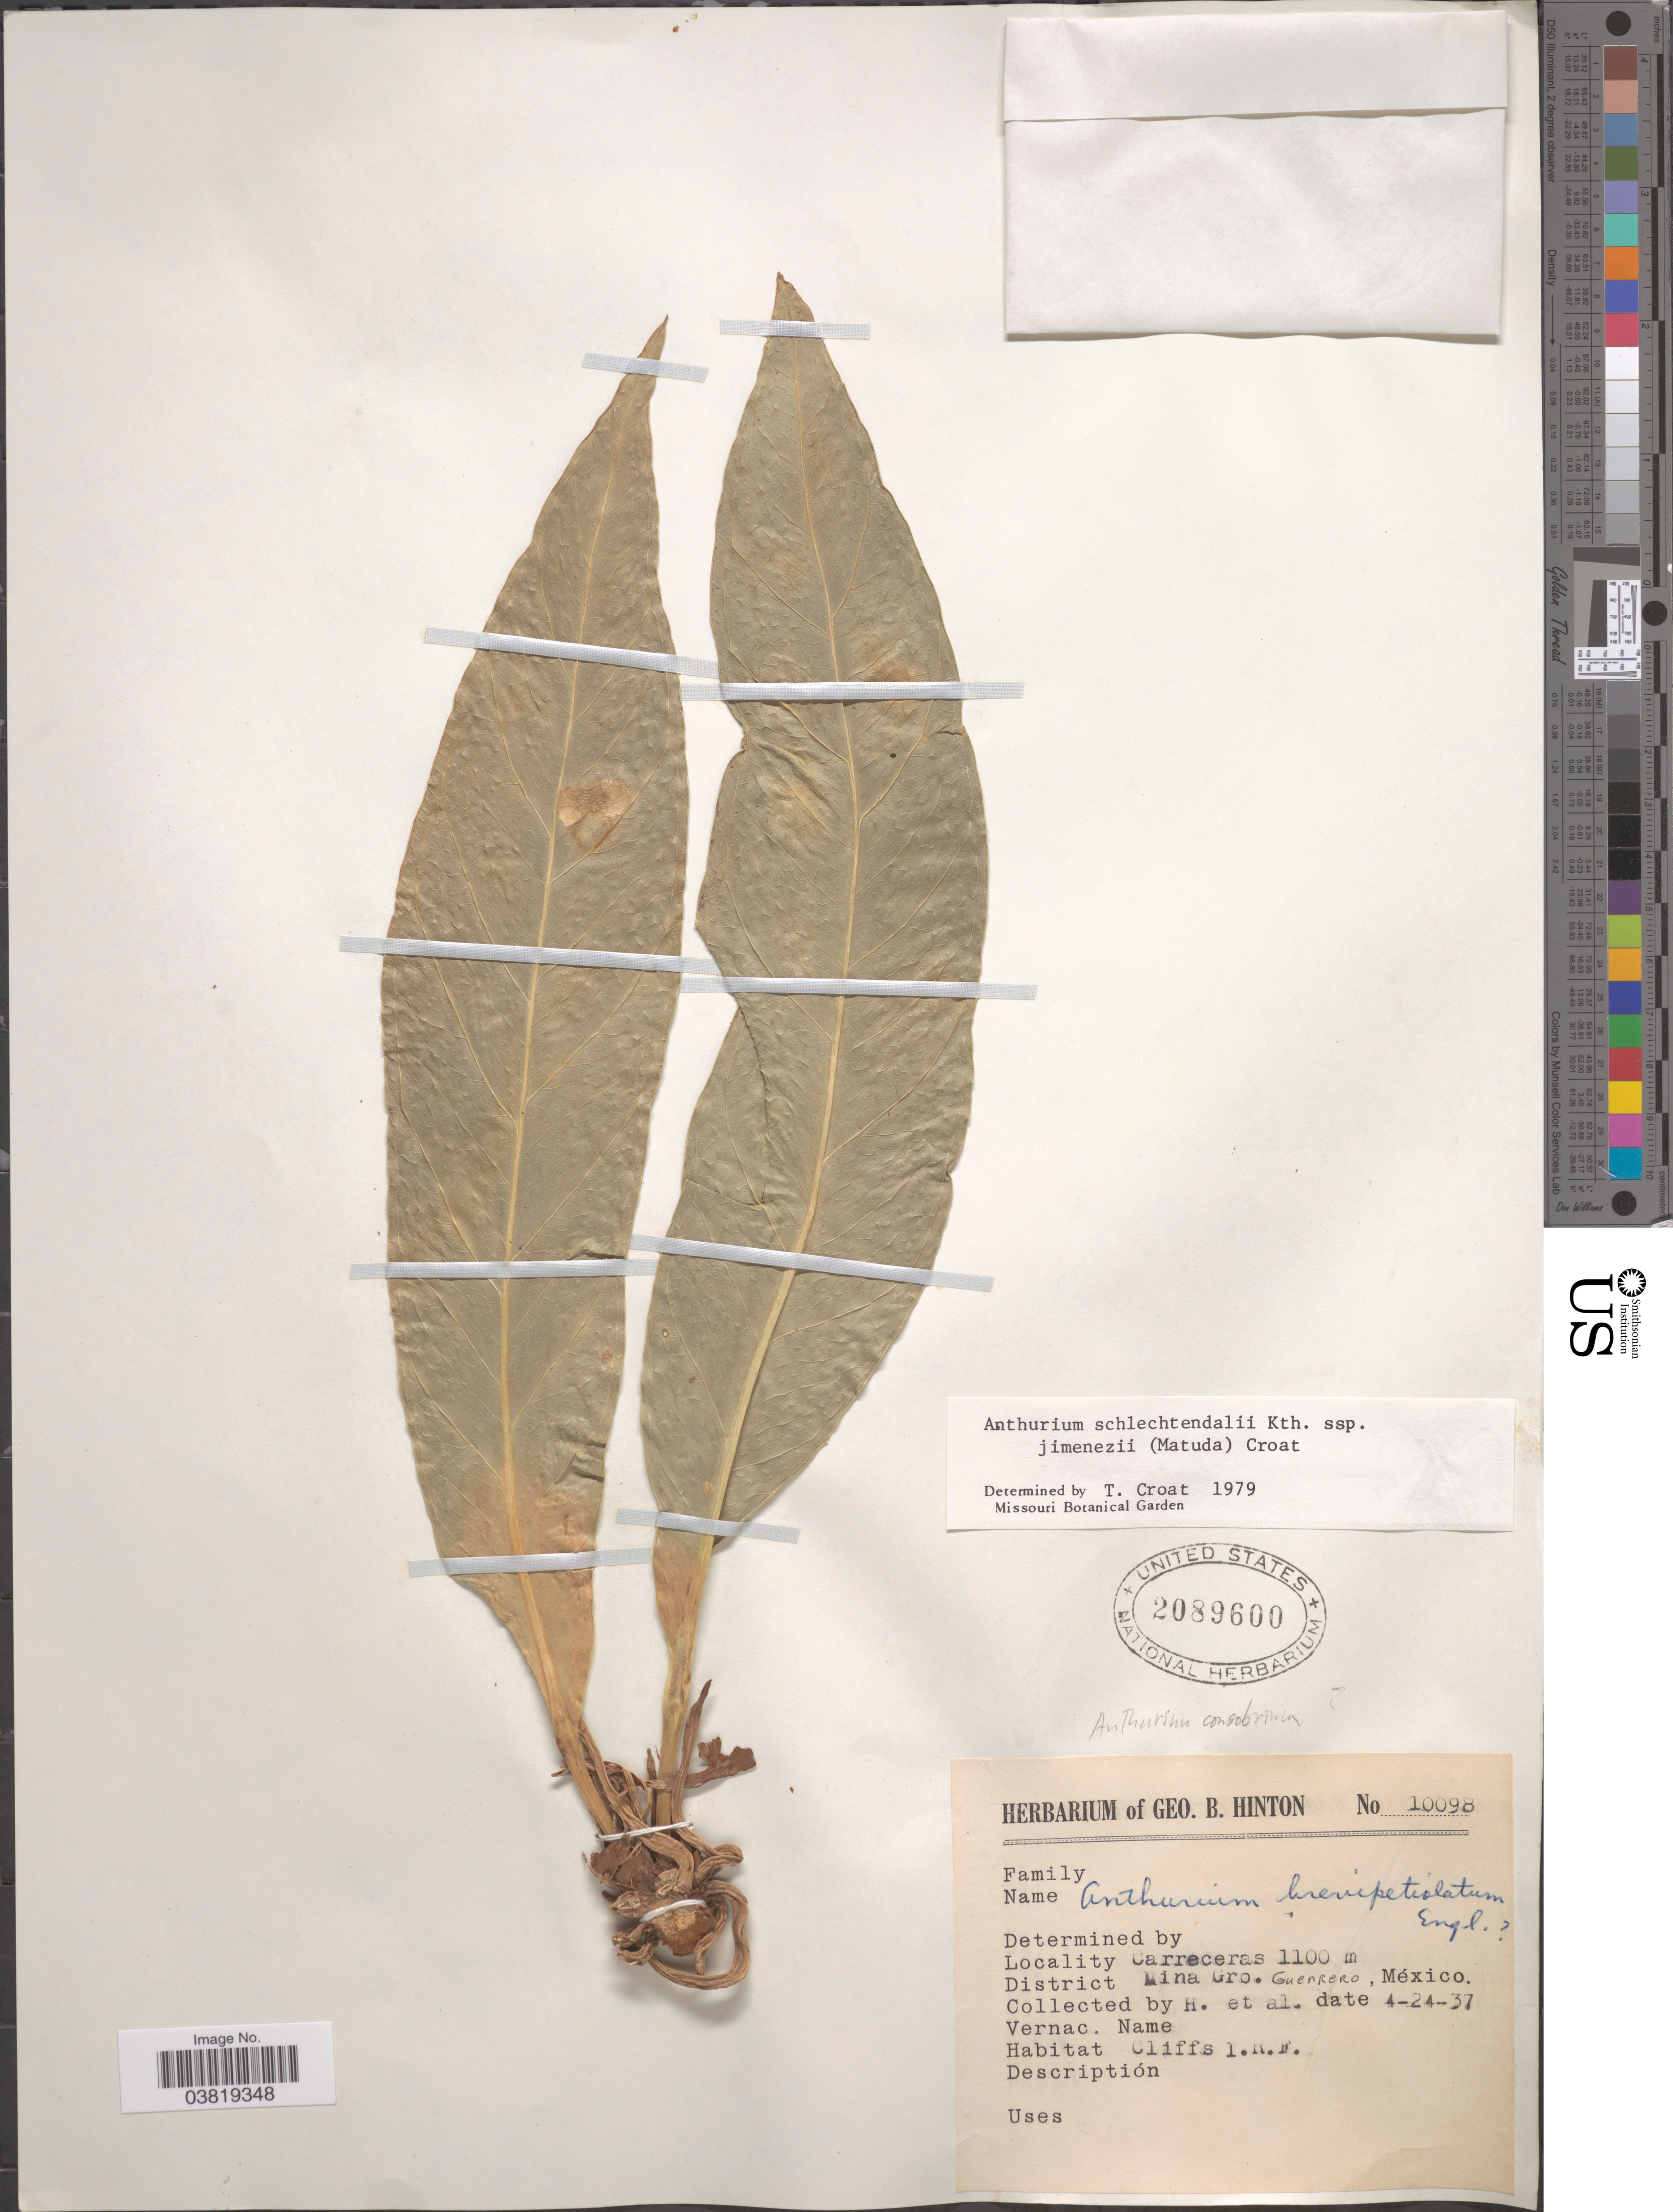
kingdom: Plantae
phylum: Tracheophyta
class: Liliopsida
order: Alismatales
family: Araceae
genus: Anthurium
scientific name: Anthurium schlechtendalii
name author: Kunth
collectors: G. B. Hinton & et al.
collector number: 10098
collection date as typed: Transcribed d/m/y: 24/4/37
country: Mexico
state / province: Guerrero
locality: Carreceras. District Mina.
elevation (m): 1100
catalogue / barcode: US 2089600